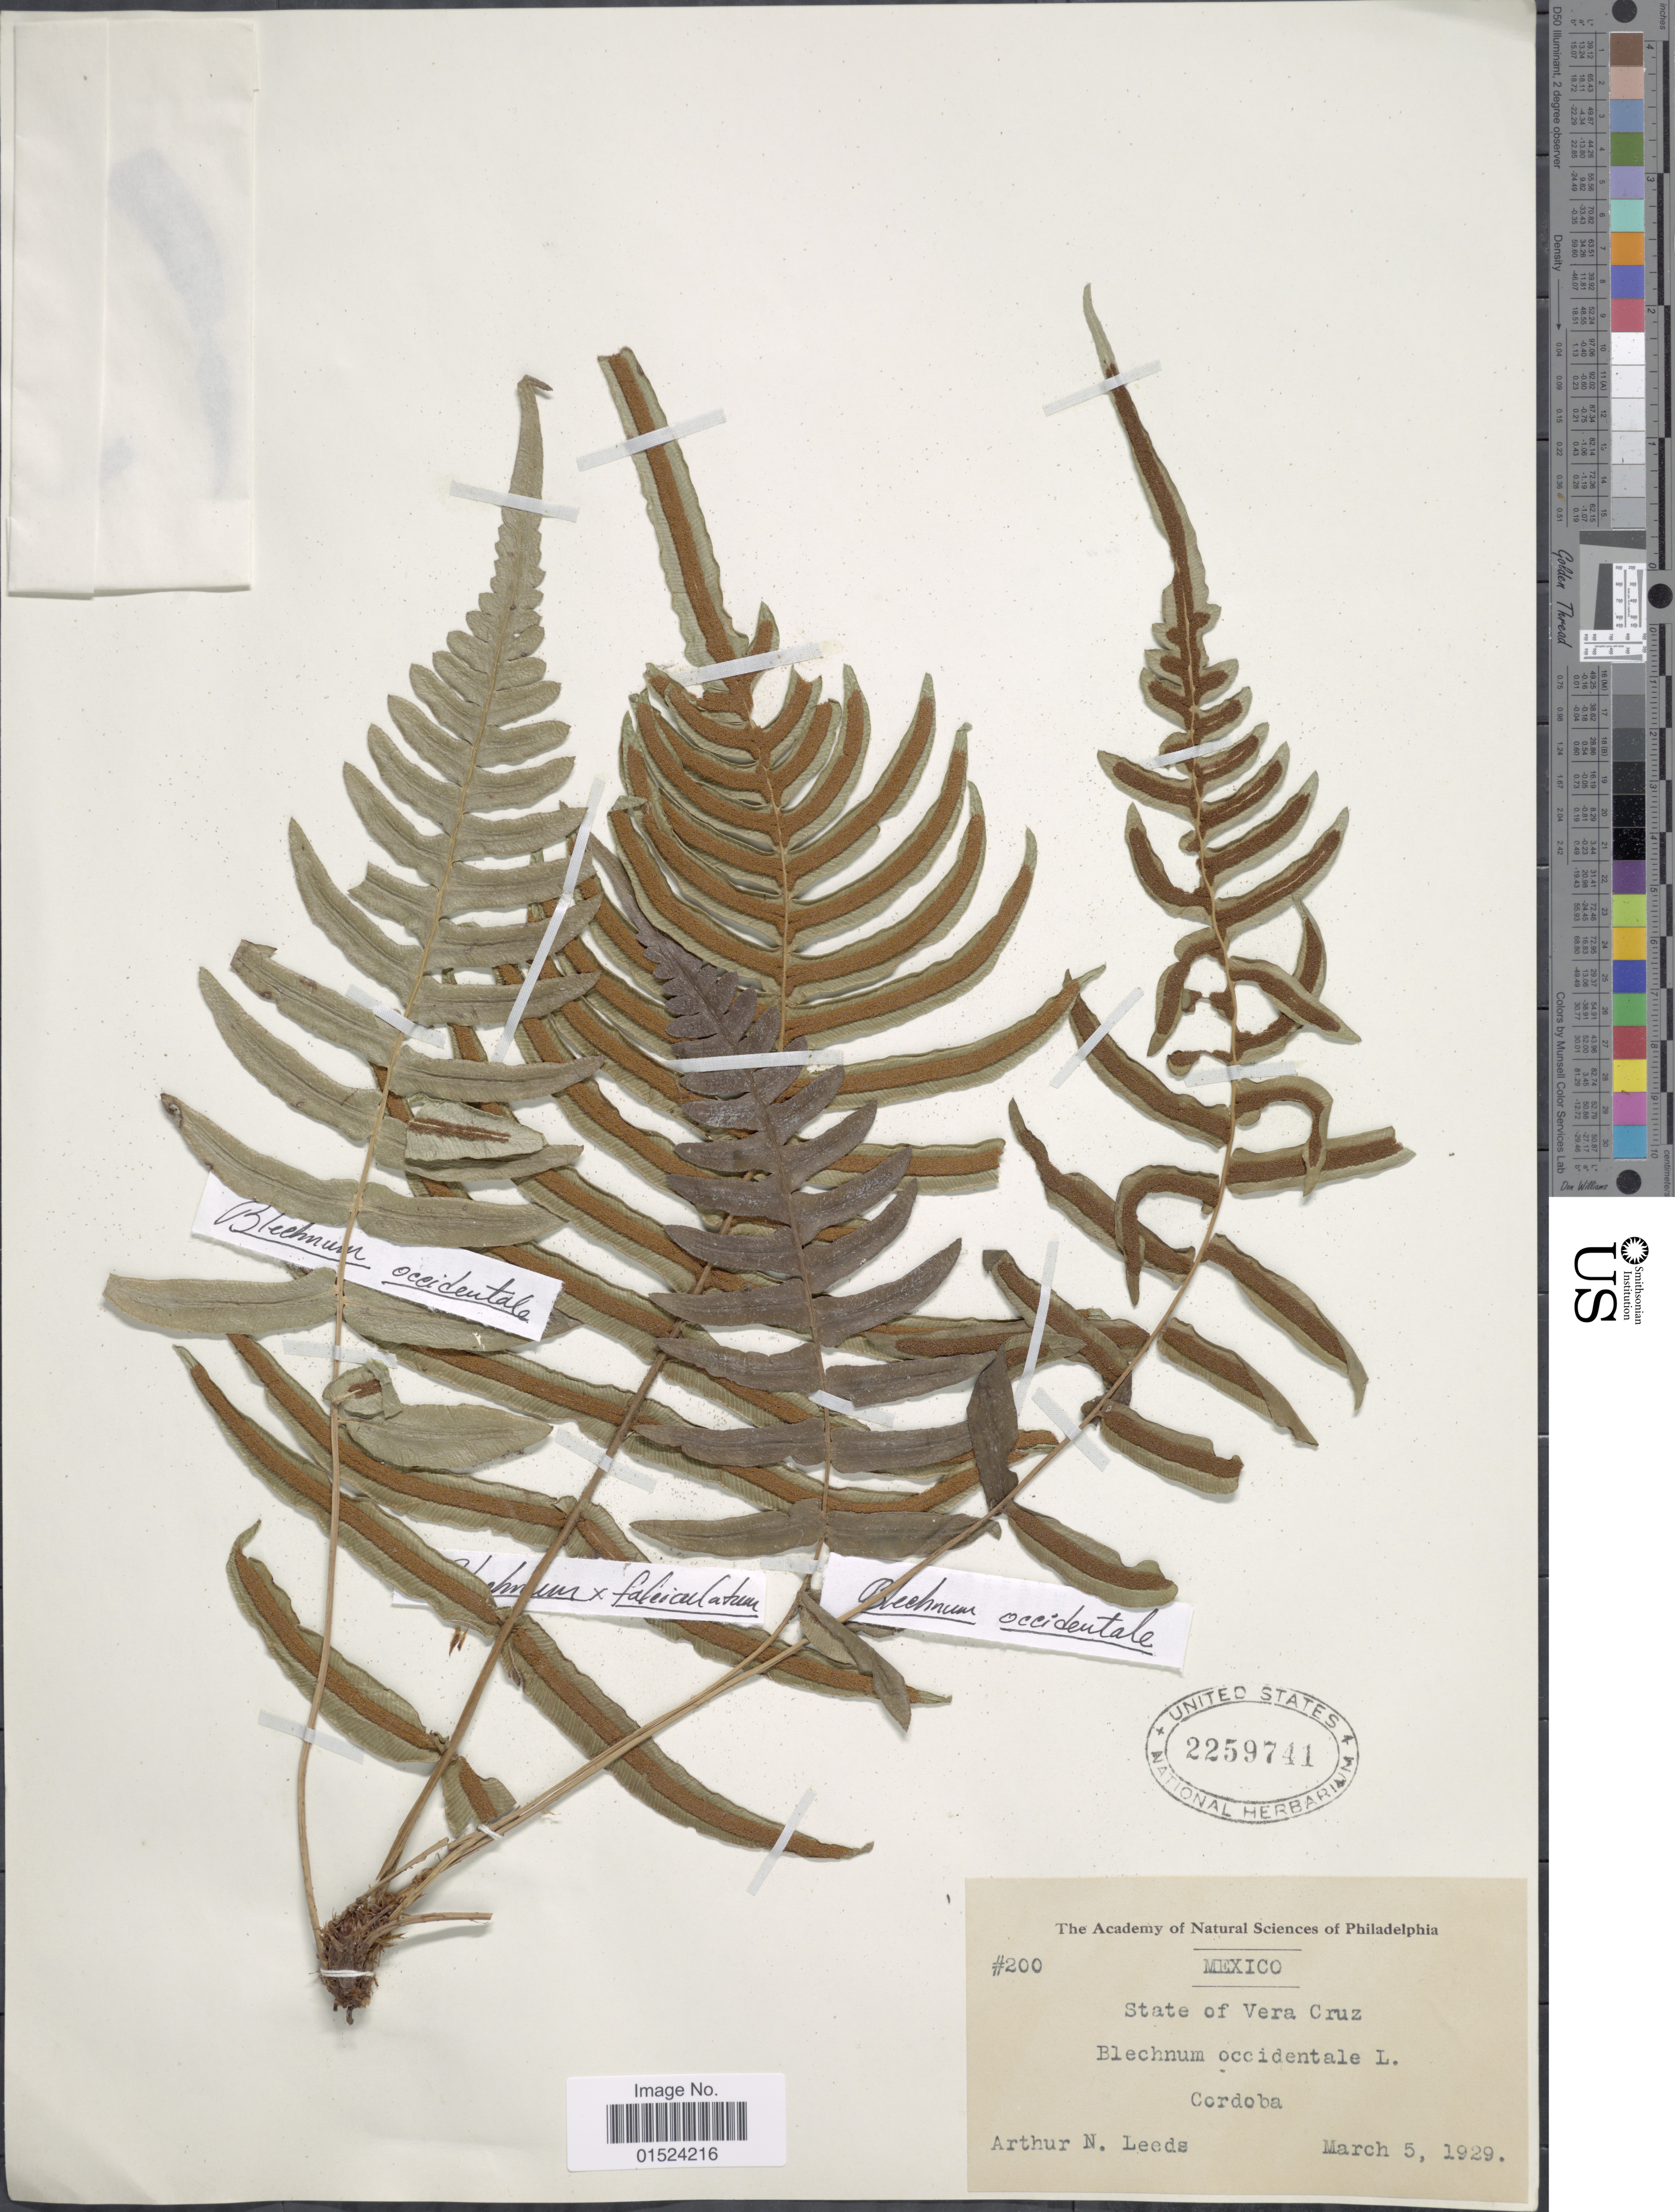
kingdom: Plantae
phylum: Tracheophyta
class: Polypodiopsida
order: Polypodiales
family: Blechnaceae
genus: Blechnum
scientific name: Blechnum occidentale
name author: L.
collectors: A. N. Leeds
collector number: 200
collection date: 1929-03-05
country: Mexico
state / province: Veracruz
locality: Vera Cruz, Cordoba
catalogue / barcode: US 2259741